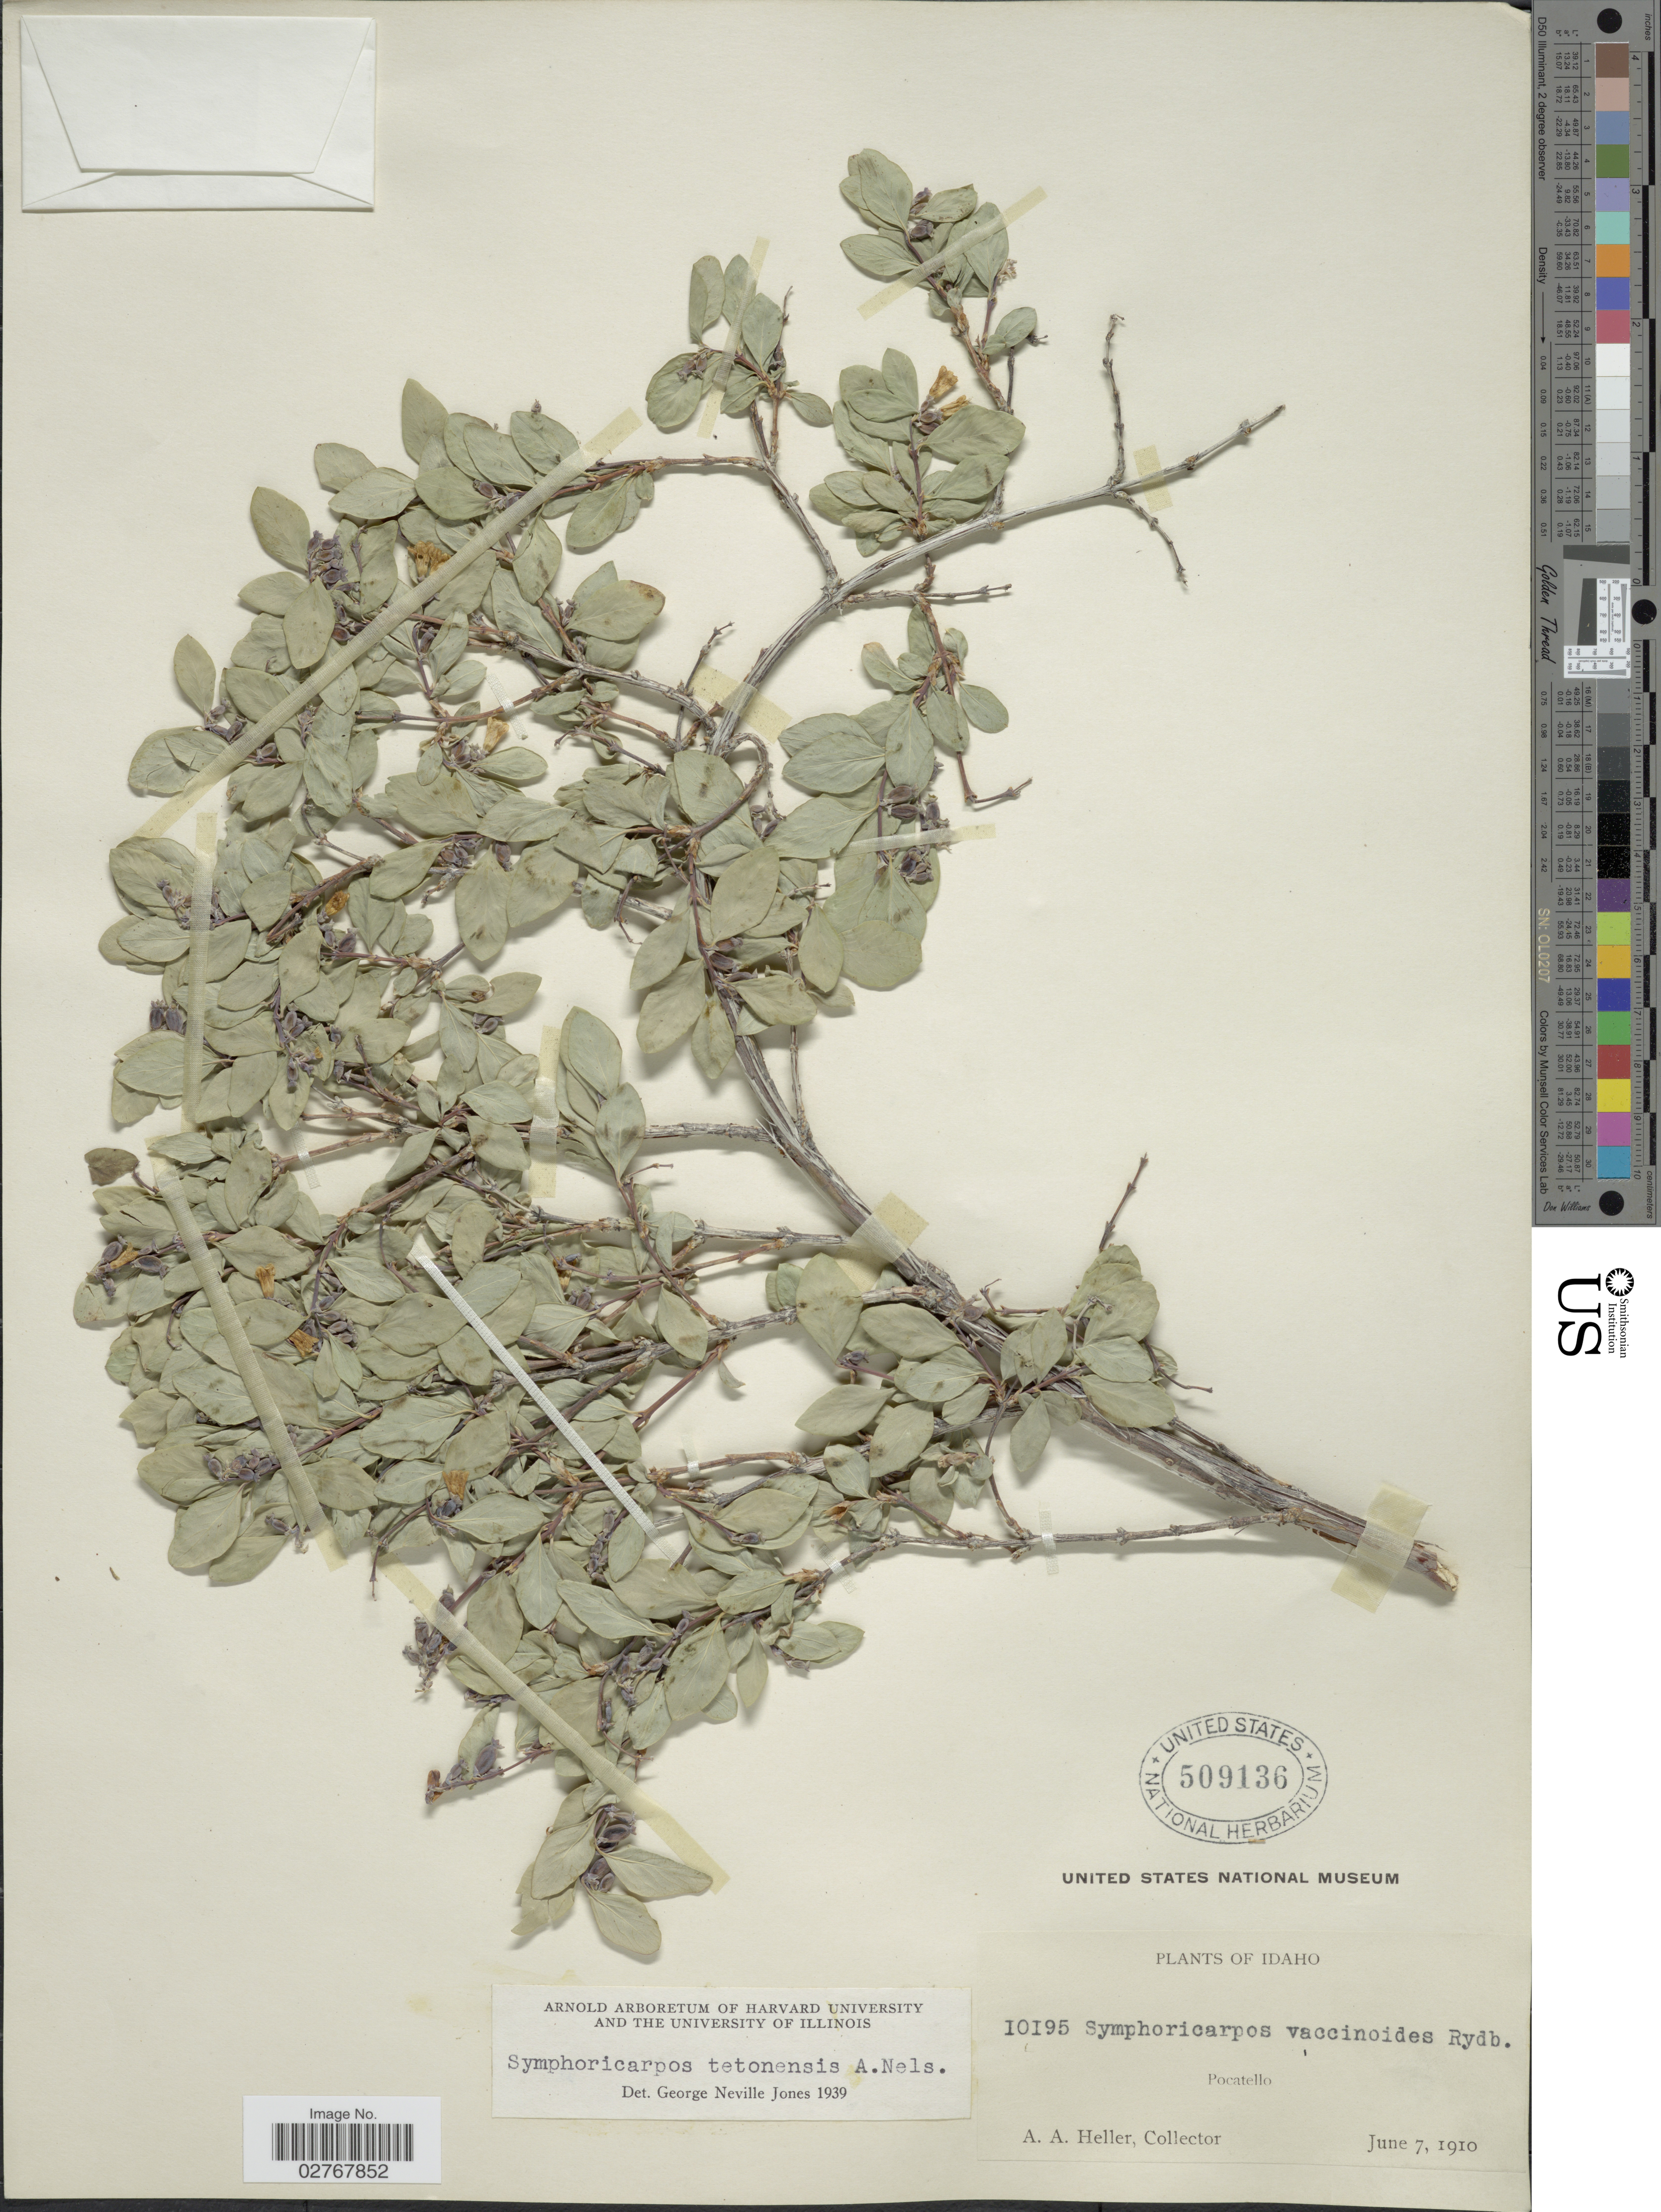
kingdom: Plantae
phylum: Tracheophyta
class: Magnoliopsida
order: Dipsacales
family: Caprifoliaceae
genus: Symphoricarpos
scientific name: Symphoricarpos tetonensis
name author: A. Nelson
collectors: A. A. Heller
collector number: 10195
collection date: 1910-06-07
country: United States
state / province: Idaho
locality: Pocatello.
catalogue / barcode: US 509136